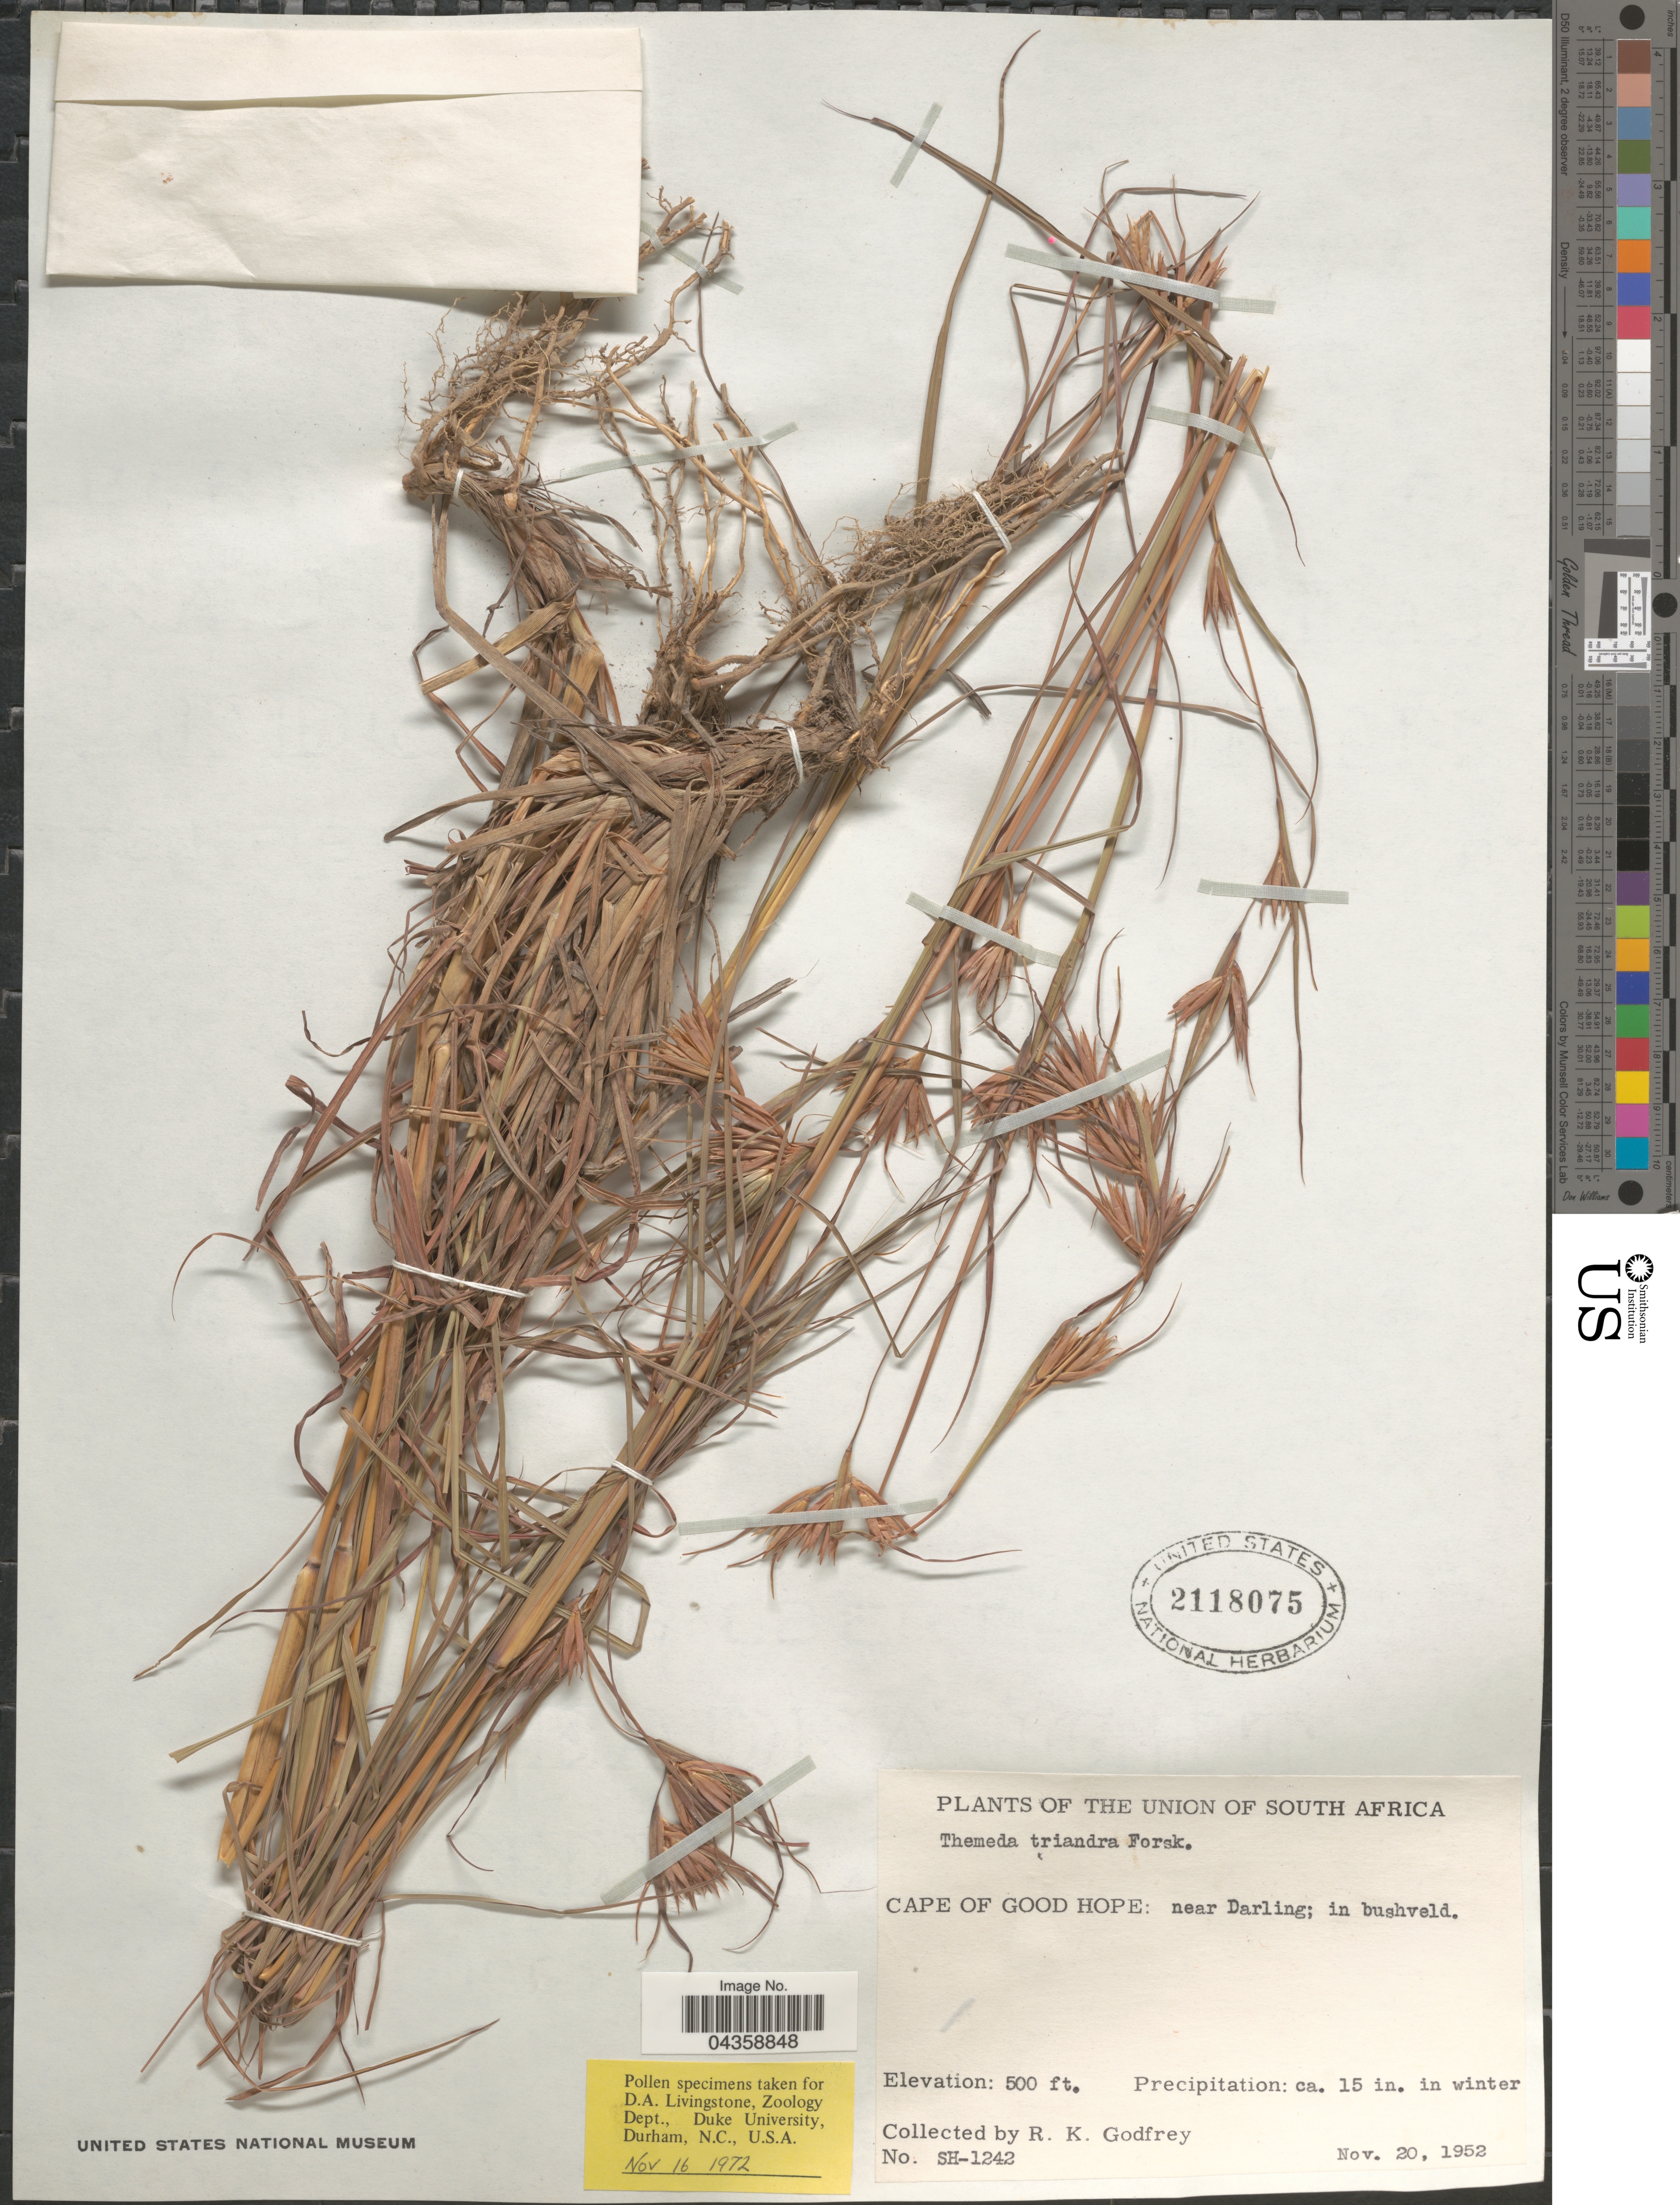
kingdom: Plantae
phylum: Tracheophyta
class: Liliopsida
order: Poales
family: Poaceae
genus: Themeda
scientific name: Themeda triandra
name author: Forssk.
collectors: R. K. Godfrey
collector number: SH-1242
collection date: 1952-11-20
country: South Africa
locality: The Union of South Africa. Cape of Good Hope: near Darling.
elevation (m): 152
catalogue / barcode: US 2118075